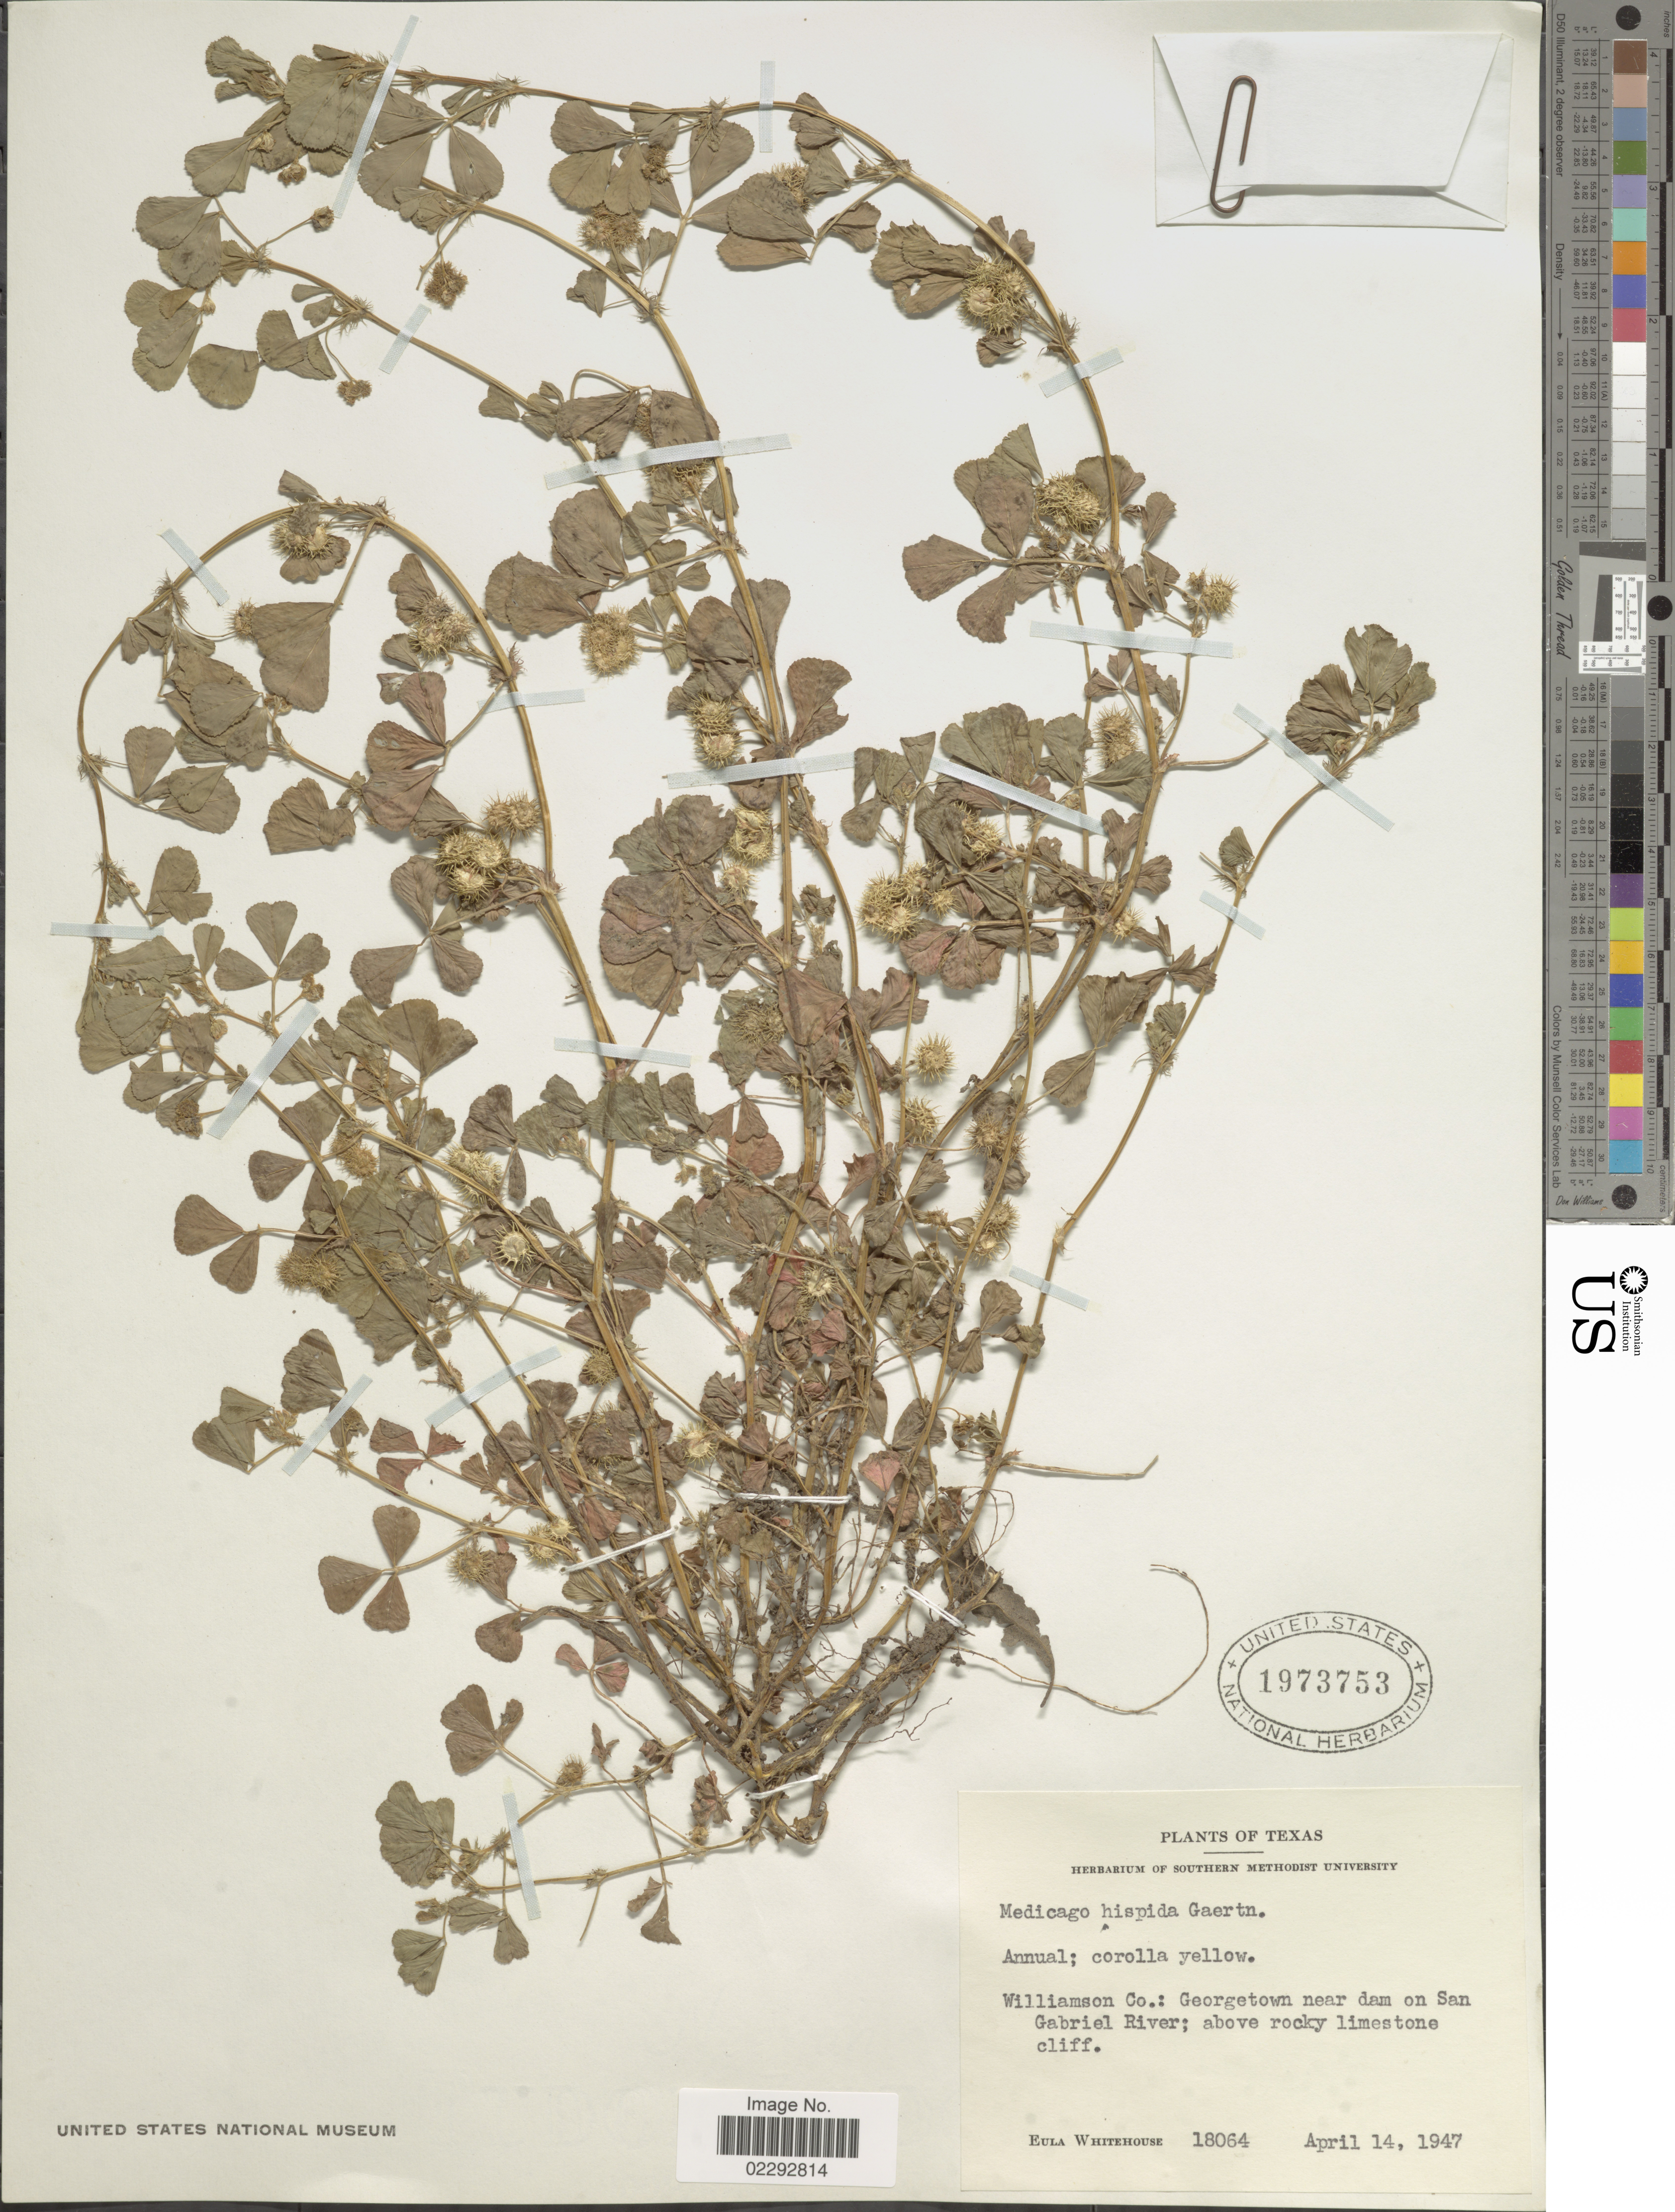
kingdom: Plantae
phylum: Tracheophyta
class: Magnoliopsida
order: Fabales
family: Fabaceae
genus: Medicago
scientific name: Medicago hispida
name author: Gaertn.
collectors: E. Whitehouse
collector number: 18064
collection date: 1947-04-14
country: United States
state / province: Texas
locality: Texas, Williamson co.: Georgetown near dam on San Gabriel River.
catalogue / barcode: US 1973753